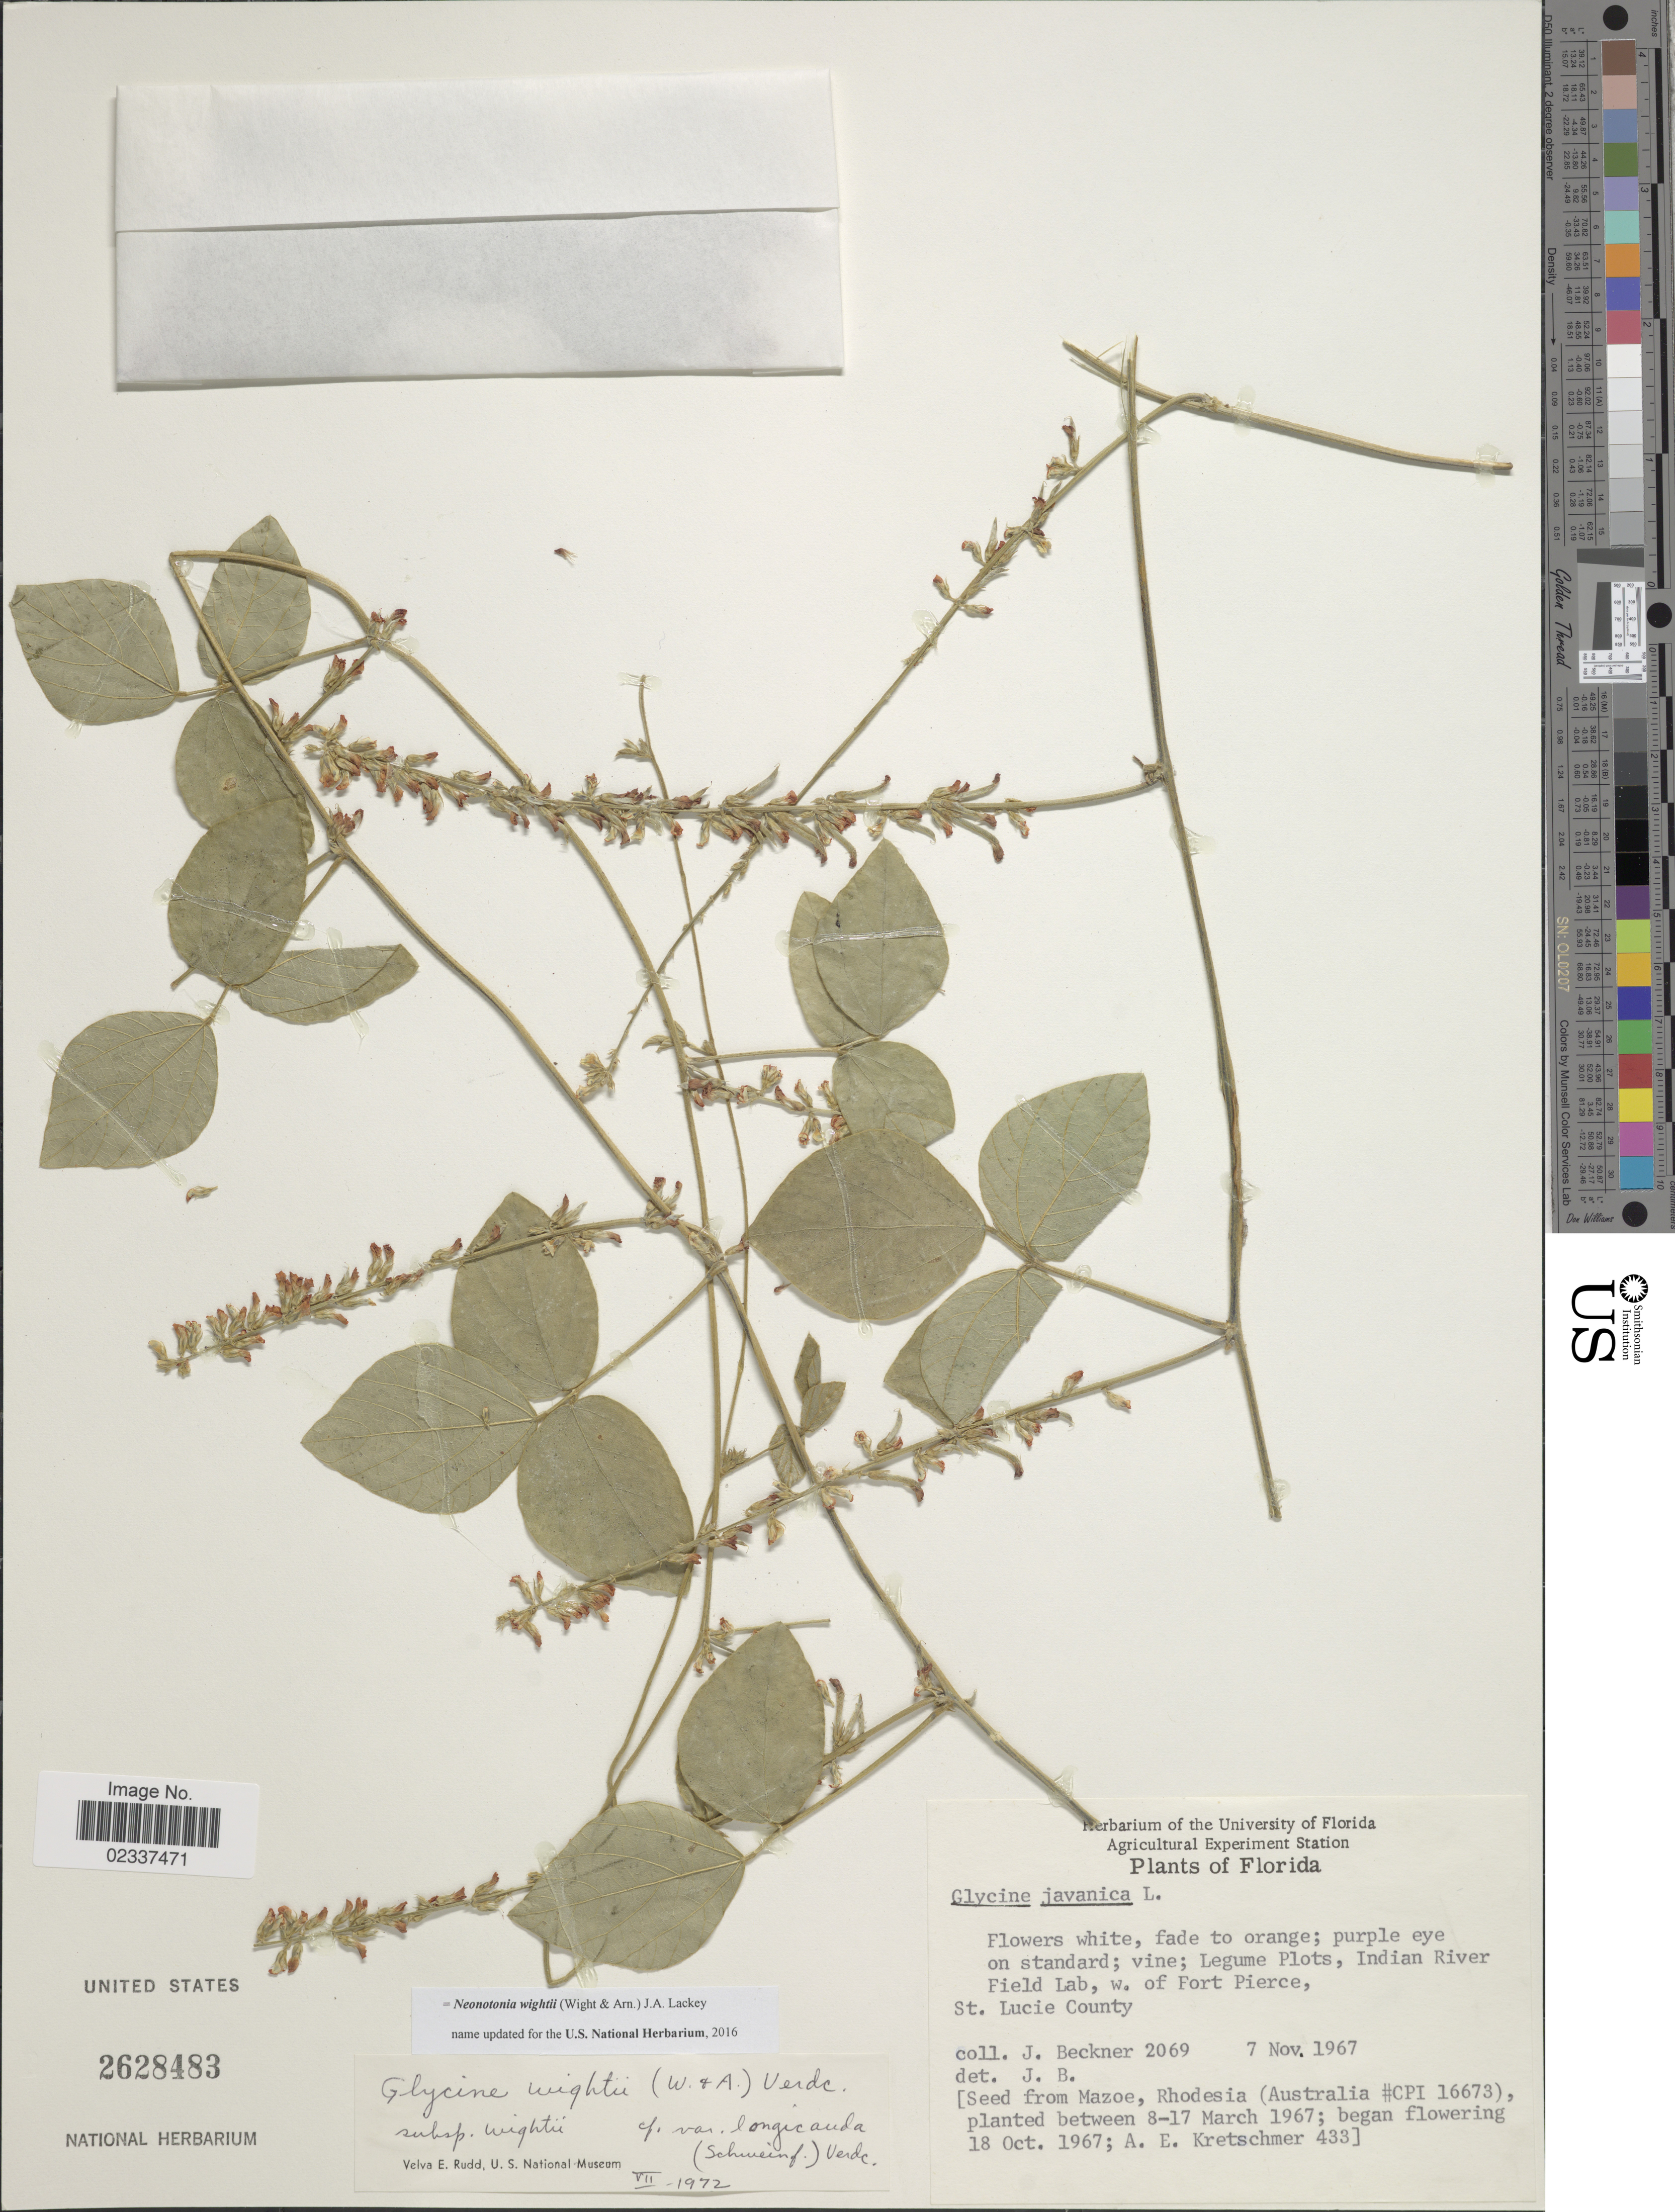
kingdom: Plantae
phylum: Tracheophyta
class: Magnoliopsida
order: Fabales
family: Fabaceae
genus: Glycine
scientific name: Glycine wightii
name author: (Wight & Arn.) Verdc.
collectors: J. Beckner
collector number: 2069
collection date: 1967-11-07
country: United States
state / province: Florida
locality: Indian River Field Lab, w. of Fort Pierce, St. Lucie County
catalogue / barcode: US 2628483